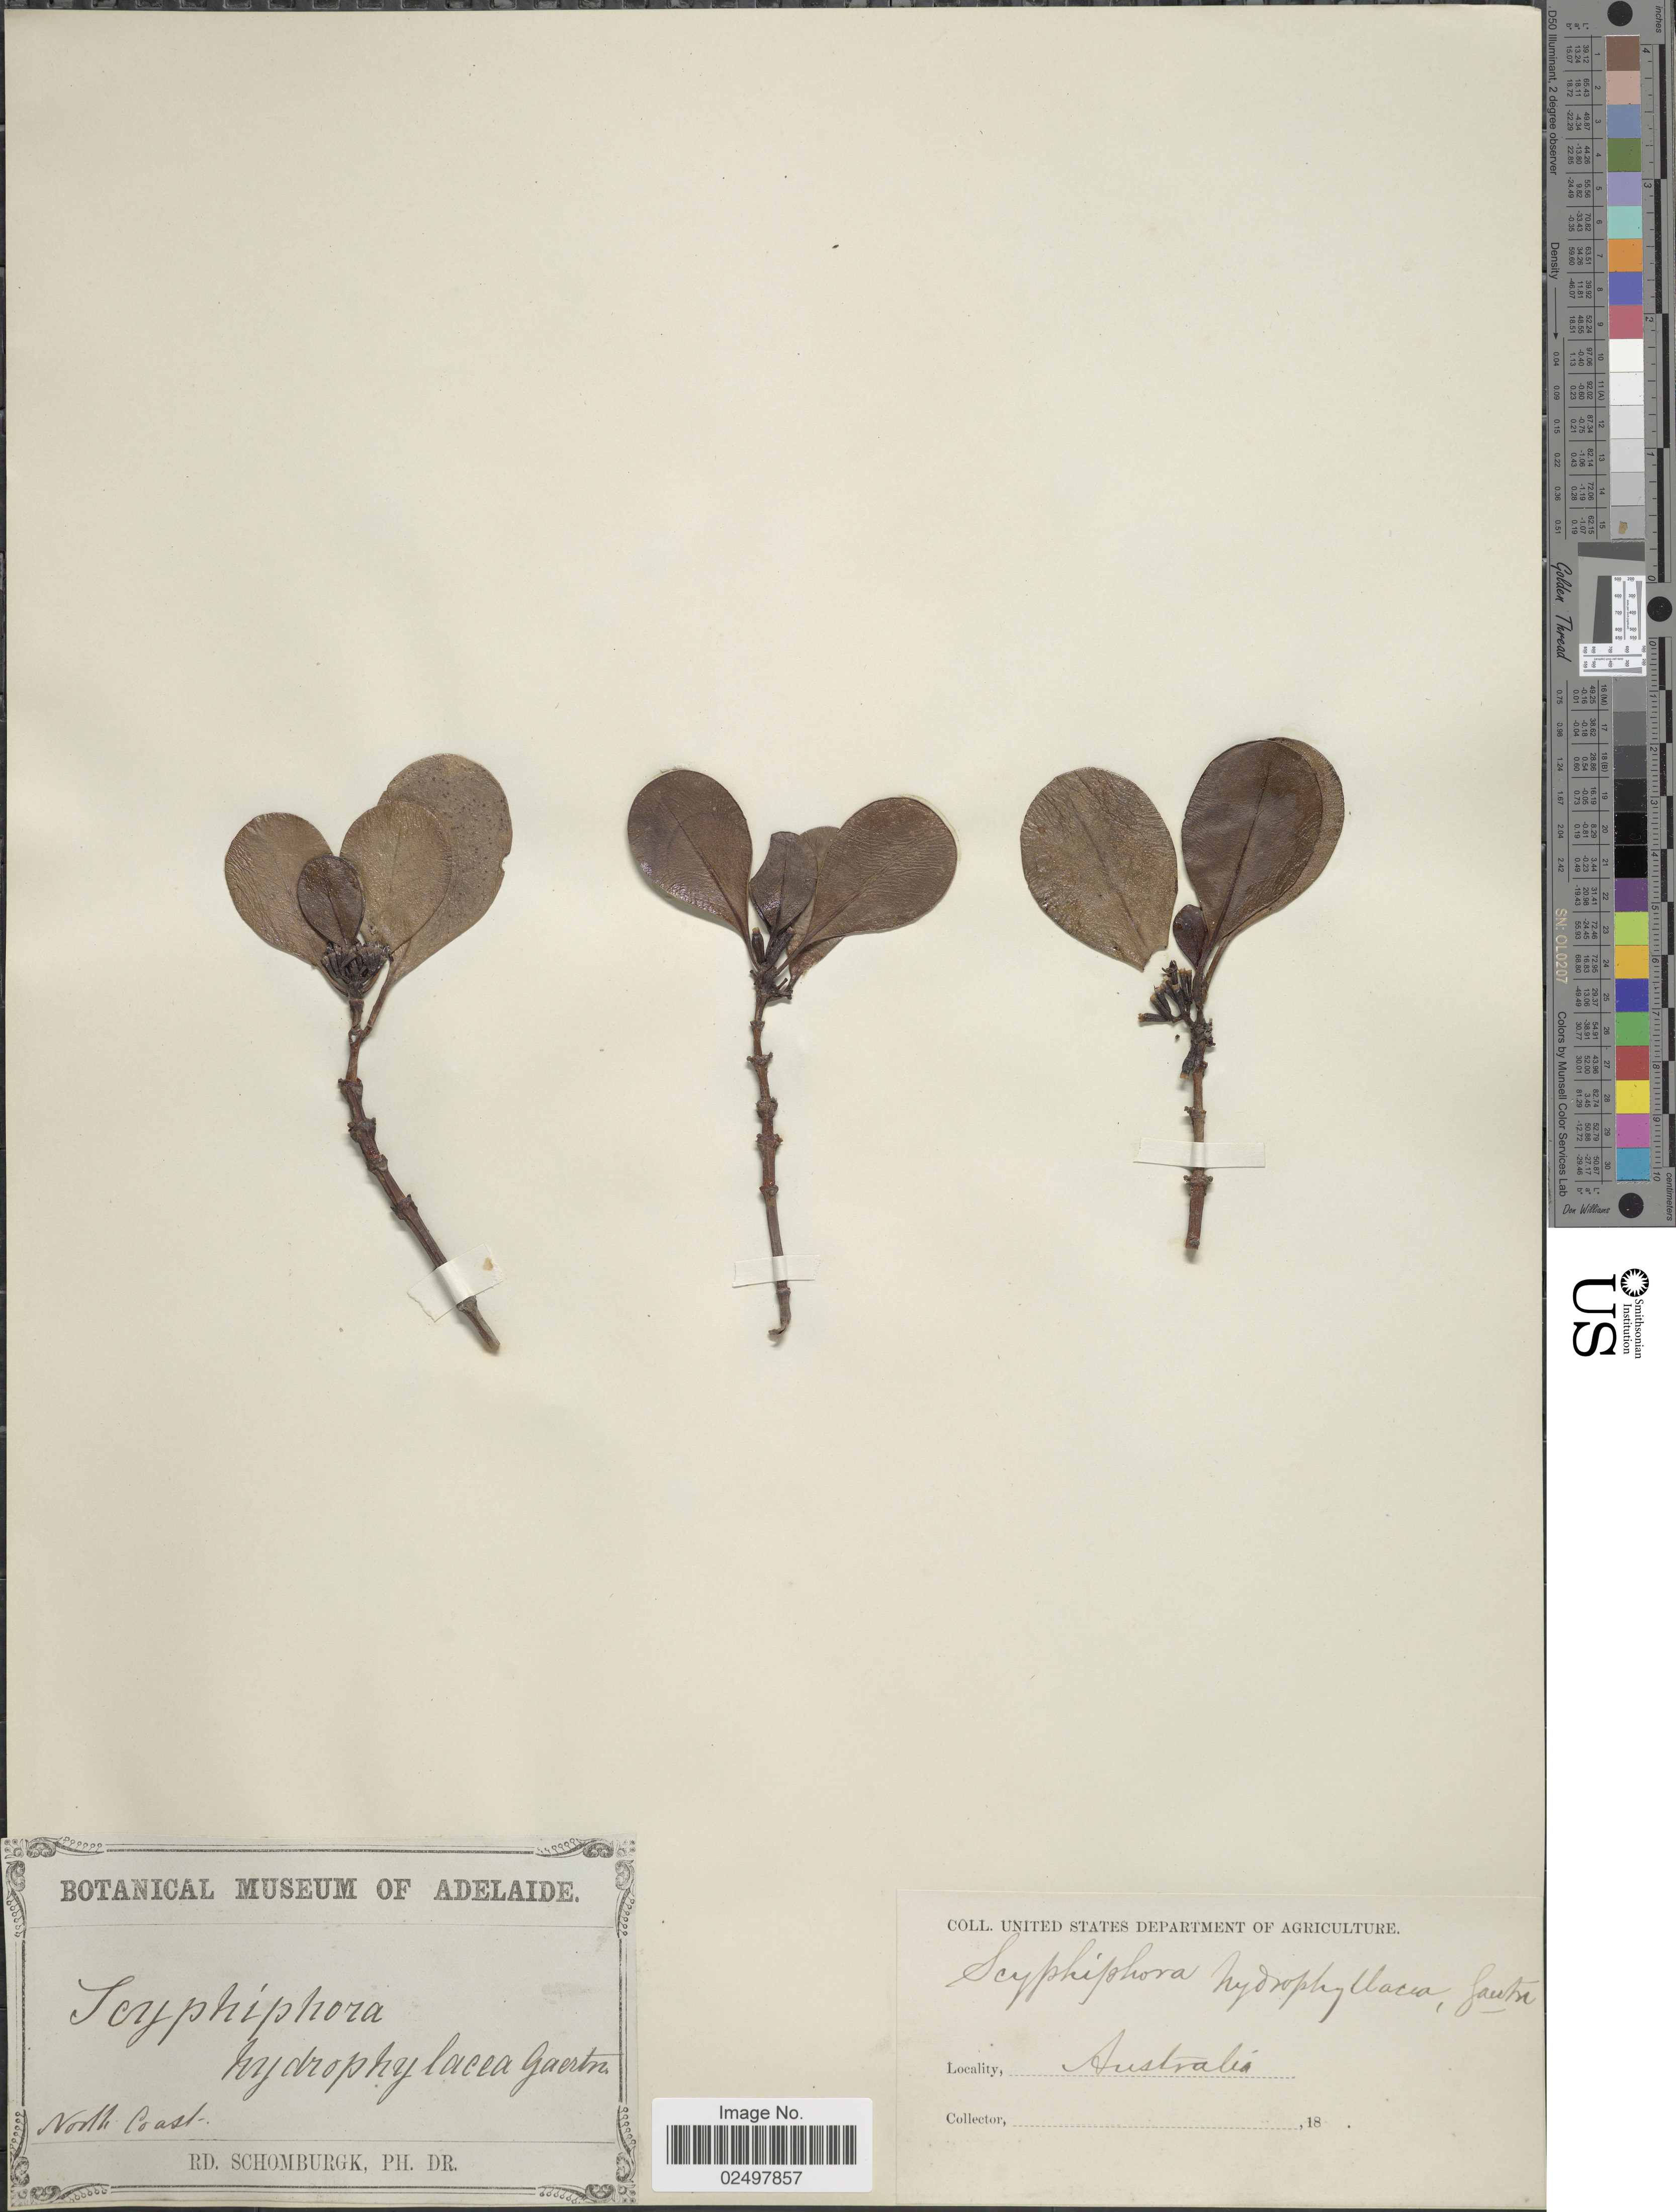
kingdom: Plantae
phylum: Tracheophyta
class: Magnoliopsida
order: Gentianales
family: Rubiaceae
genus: Scyphiphora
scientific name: Scyphiphora hydrophyllacea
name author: Gaertn.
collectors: M. R. Schomburgk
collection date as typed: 18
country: Australia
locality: North Coast